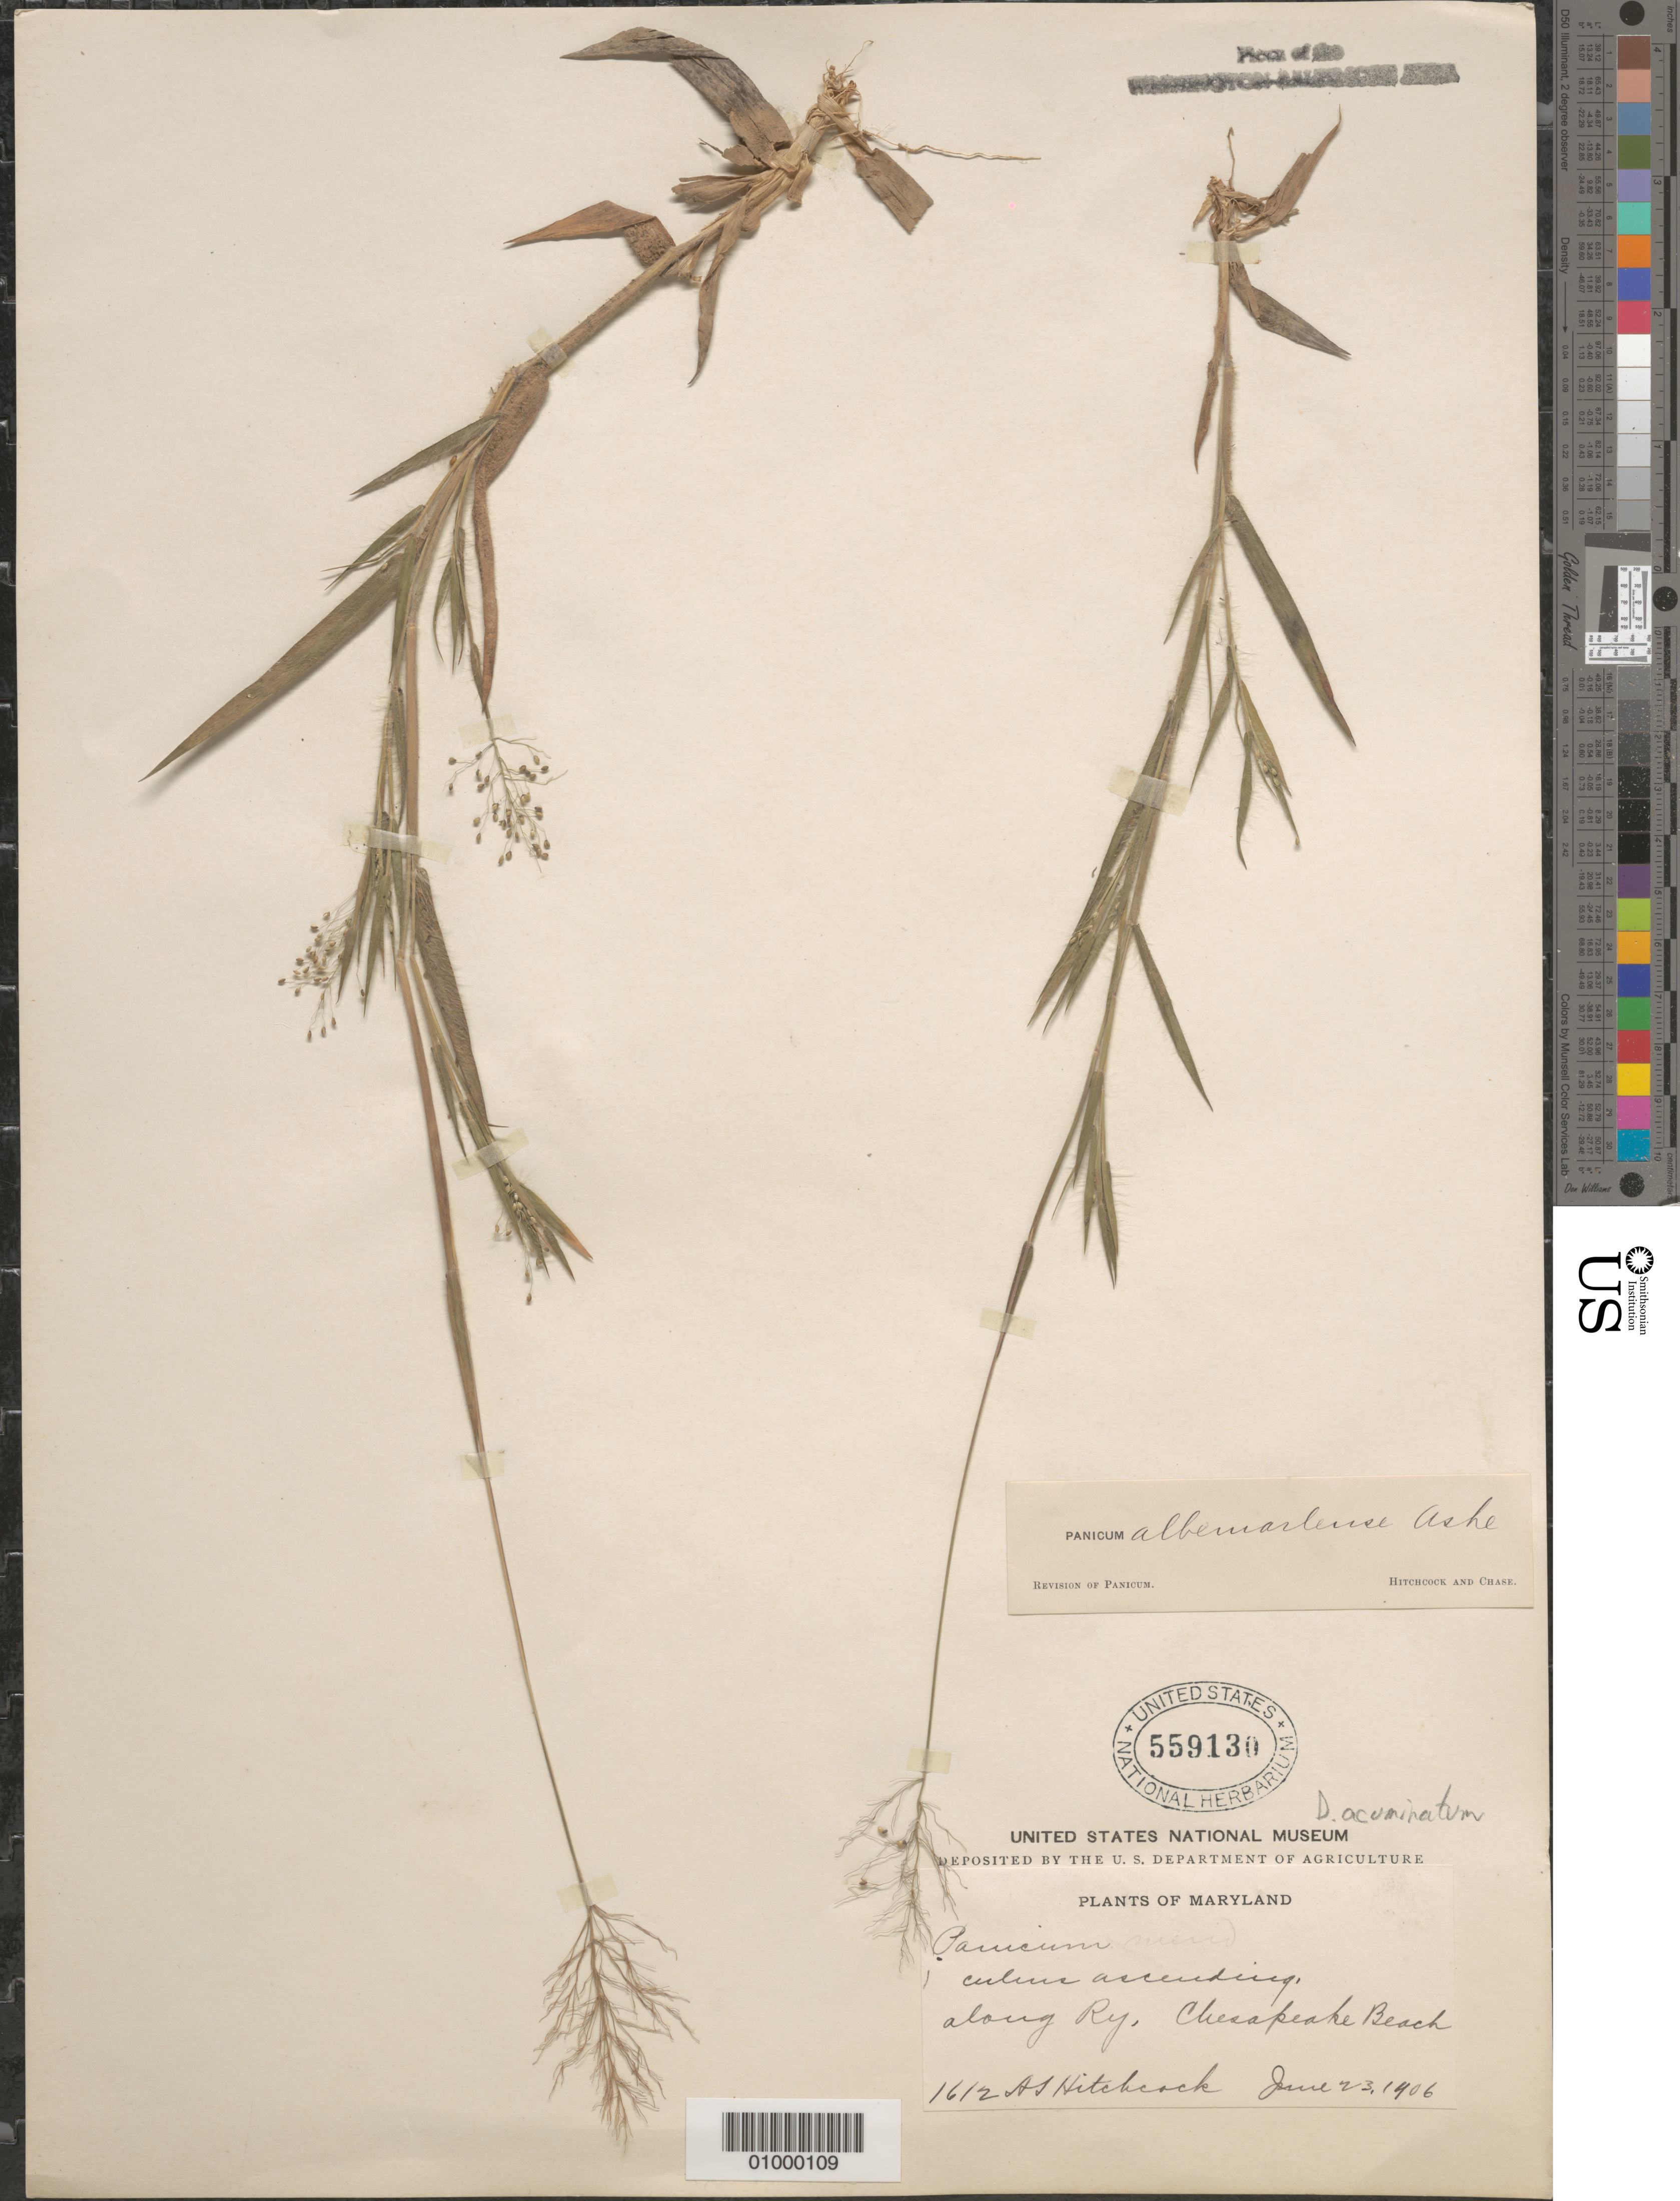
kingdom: Plantae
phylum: Tracheophyta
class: Liliopsida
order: Poales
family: Poaceae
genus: Dichanthelium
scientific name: Dichanthelium acuminatum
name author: (Sw.) Gould & C.A. Clark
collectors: A. S. Hitchcock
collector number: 1612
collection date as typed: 23 Jun 1906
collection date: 1906-06-23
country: United States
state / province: Maryland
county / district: Calvert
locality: Along Ry, Chesapeake Beach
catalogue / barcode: US 559130